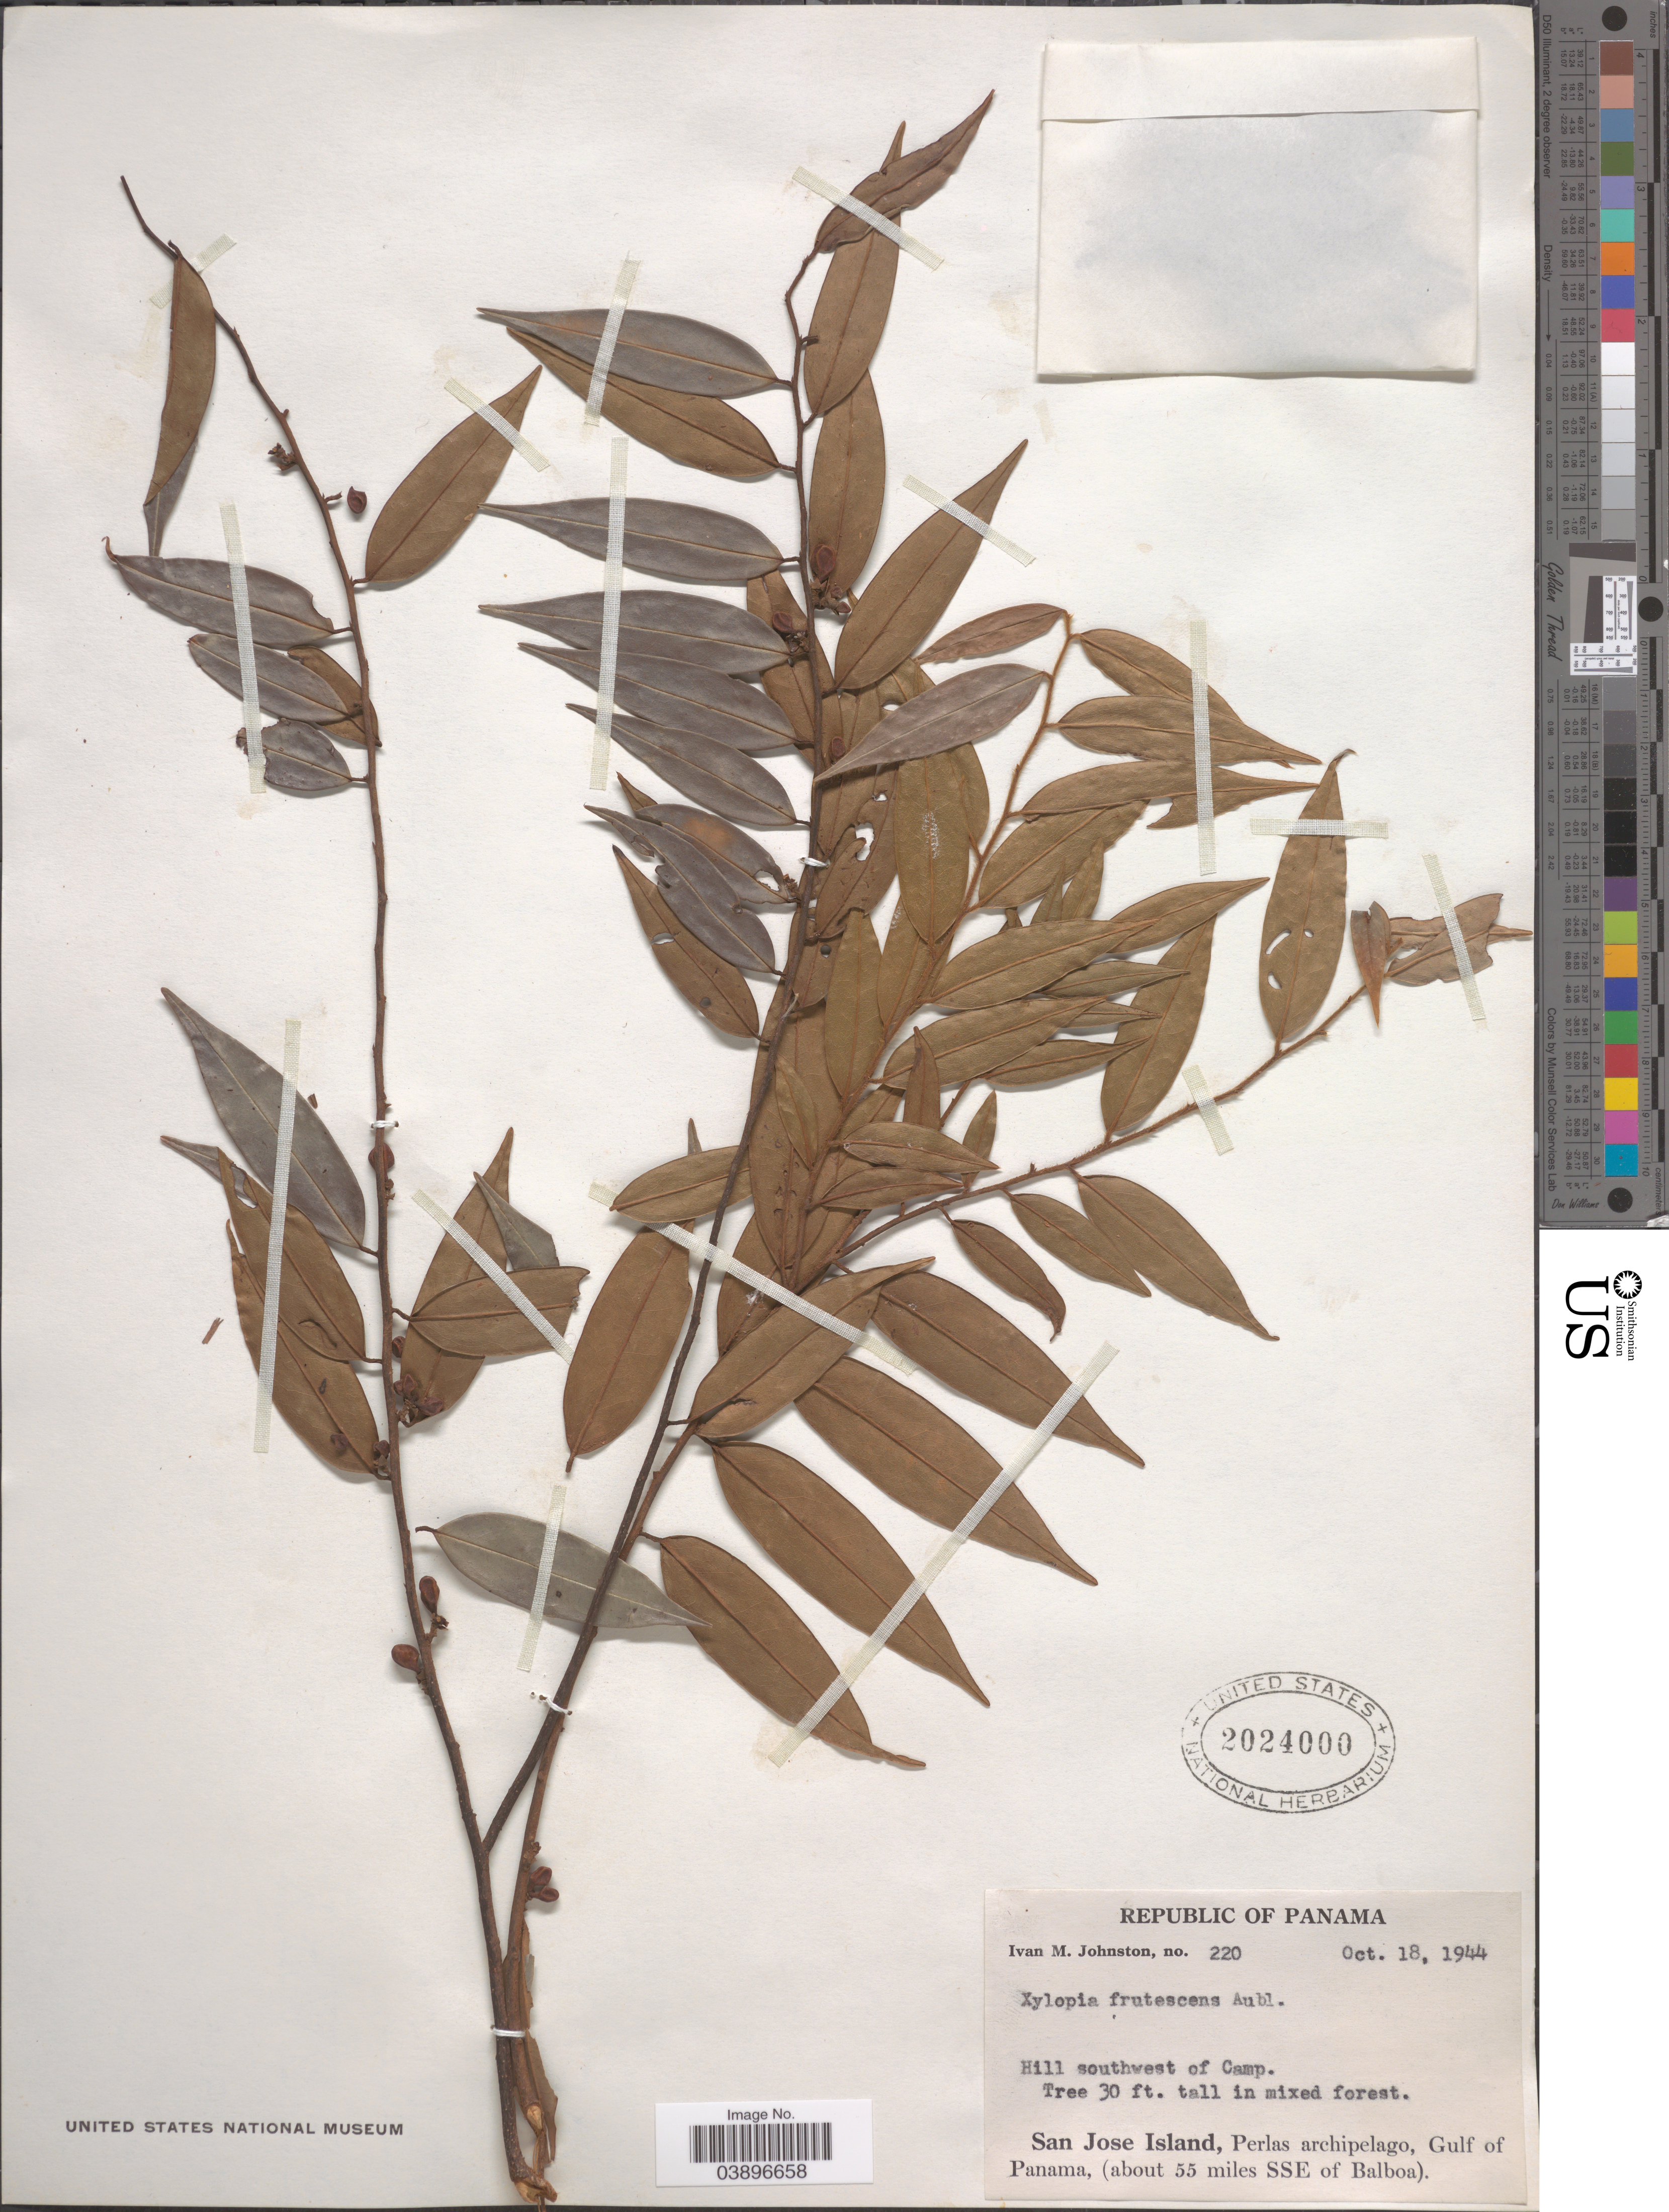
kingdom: Plantae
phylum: Tracheophyta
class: Magnoliopsida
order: Magnoliales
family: Annonaceae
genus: Xylopia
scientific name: Xylopia frutescens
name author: Aubl.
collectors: I.M. Johnston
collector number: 220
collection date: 1944-10-18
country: Panama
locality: Hill southwest of Camp. San Jose Island, Perlas archipelago, Gulf of Panama, (about 55 miles SSE of Balboa).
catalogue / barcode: US 2024000